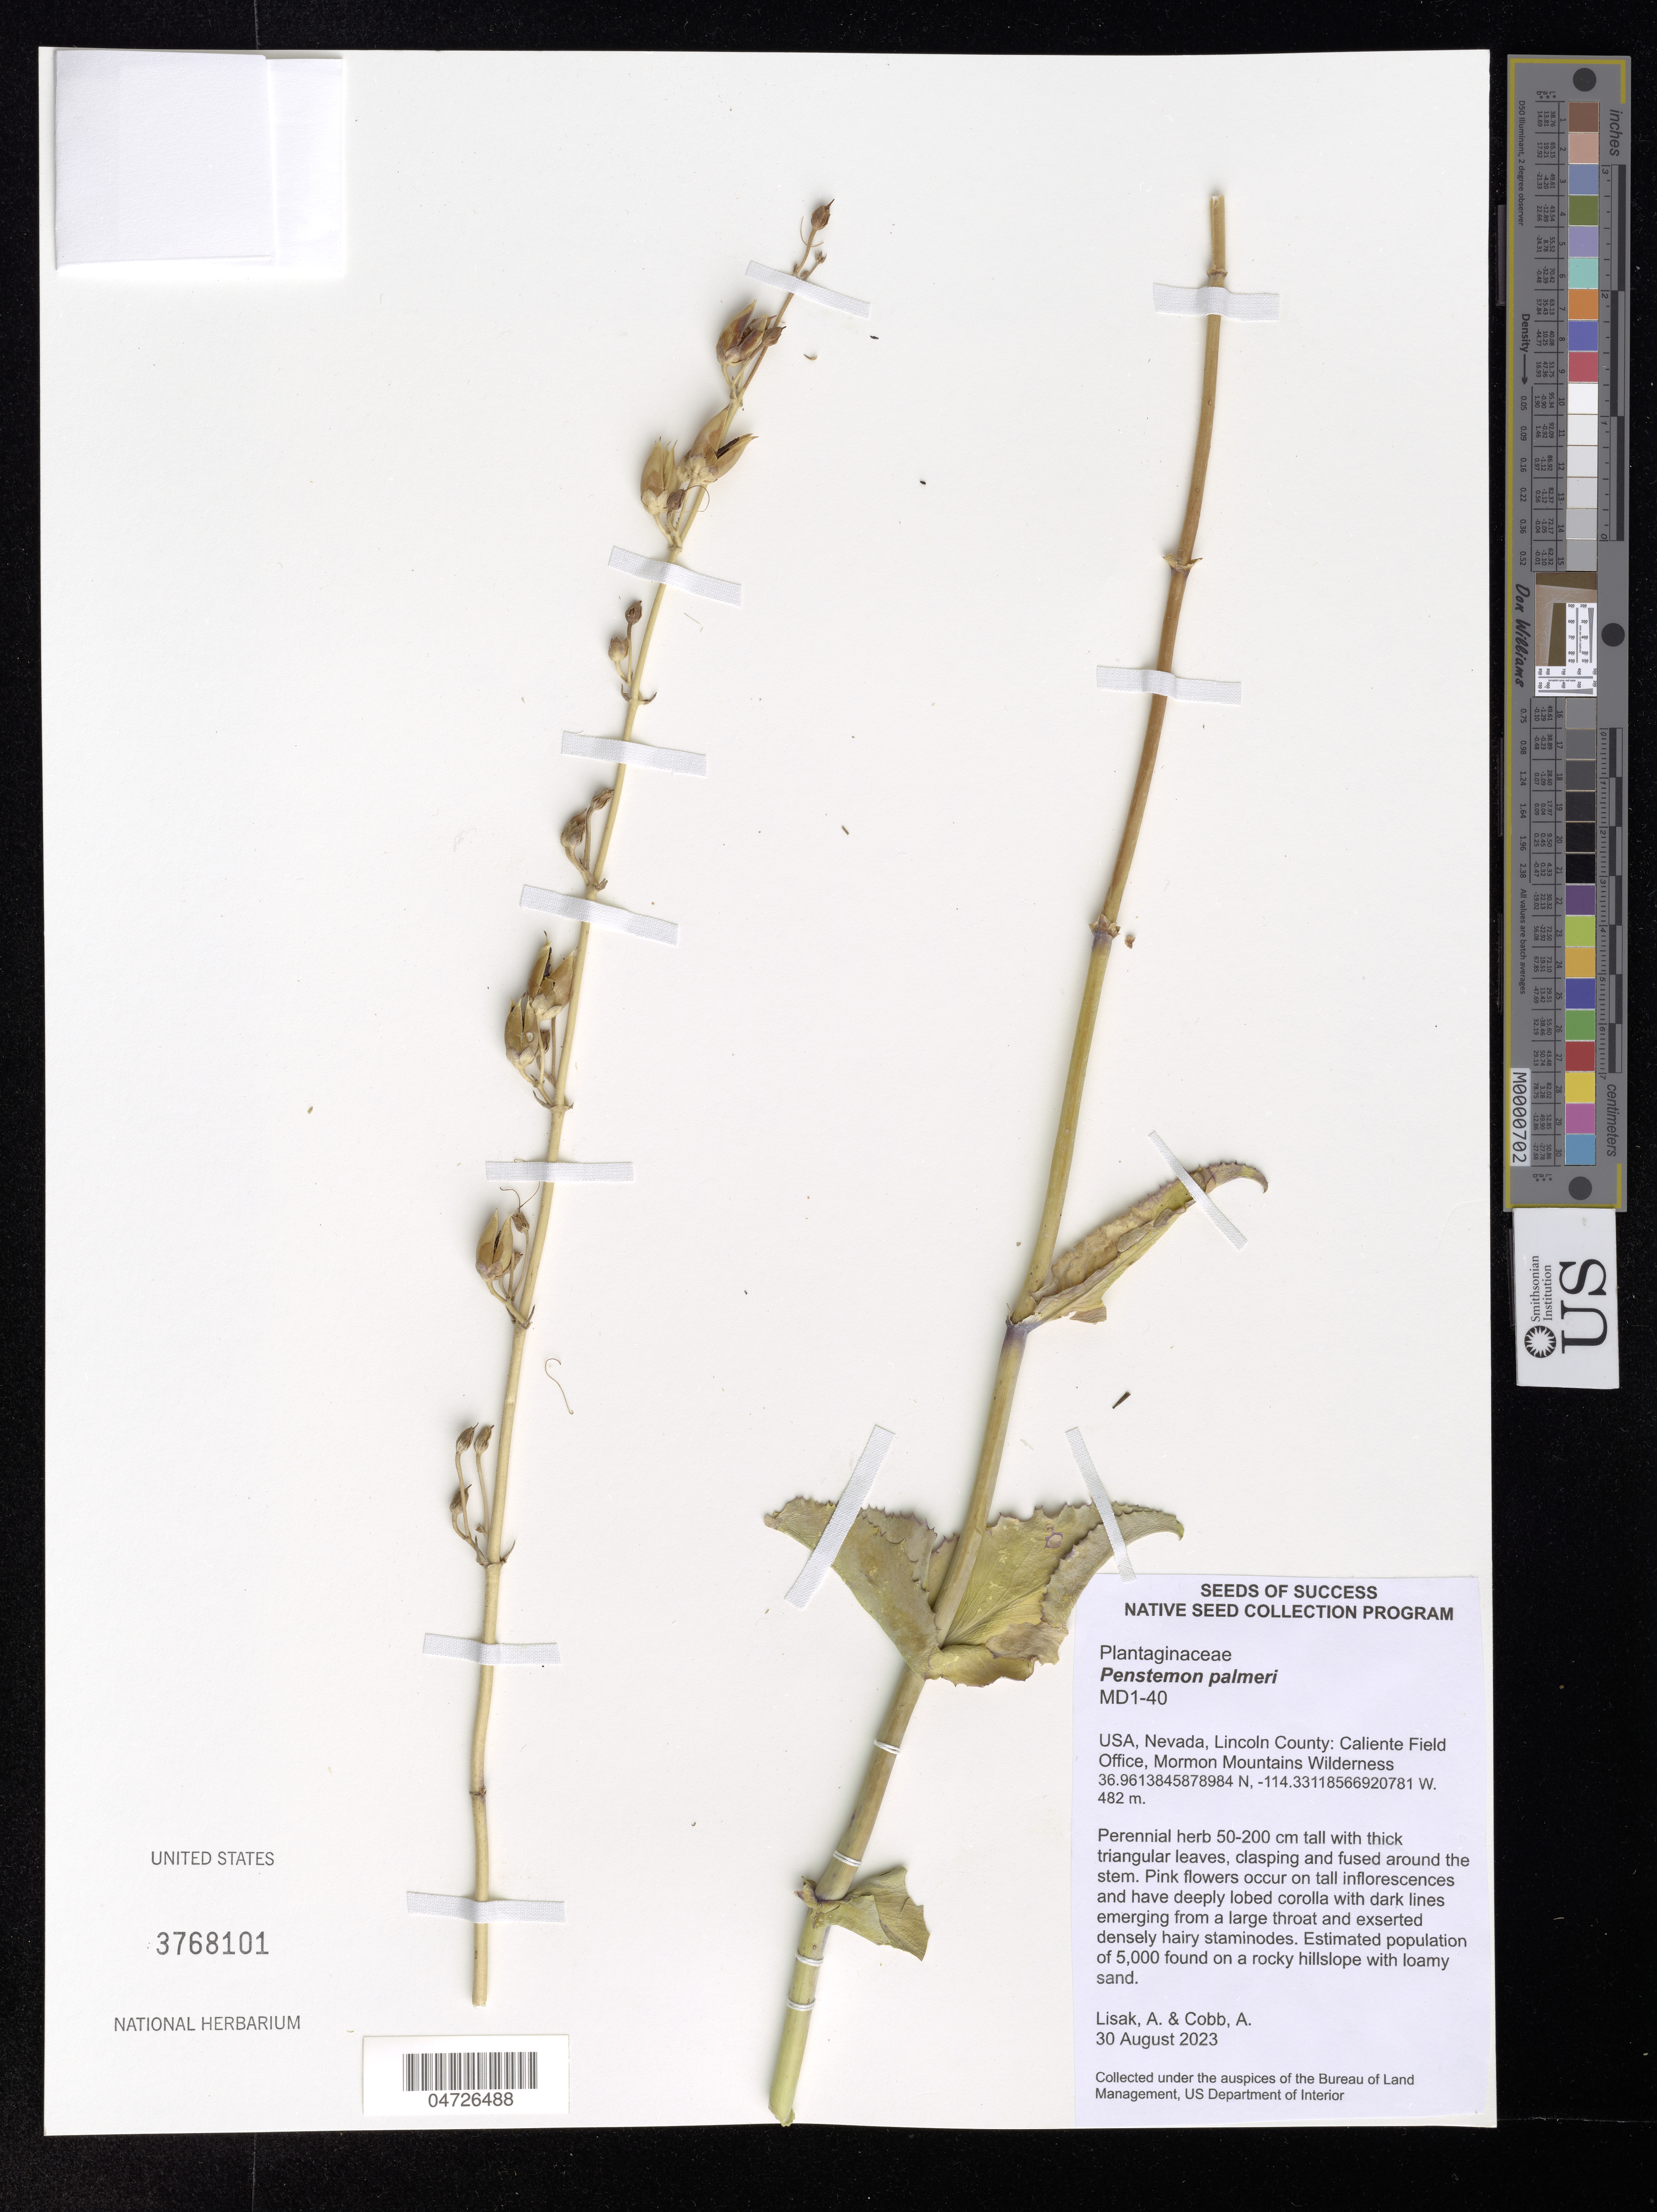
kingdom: Plantae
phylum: Tracheophyta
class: Magnoliopsida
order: Lamiales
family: Plantaginaceae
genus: Penstemon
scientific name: Penstemon palmeri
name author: A. Gray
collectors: A. Lisak & A. Cobb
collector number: MD1-40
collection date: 2023-08-30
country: United States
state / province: Nevada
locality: Lincoln County: Caliente Field Office, Mormon Mountains Wilderness.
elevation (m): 482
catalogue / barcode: US 3768101